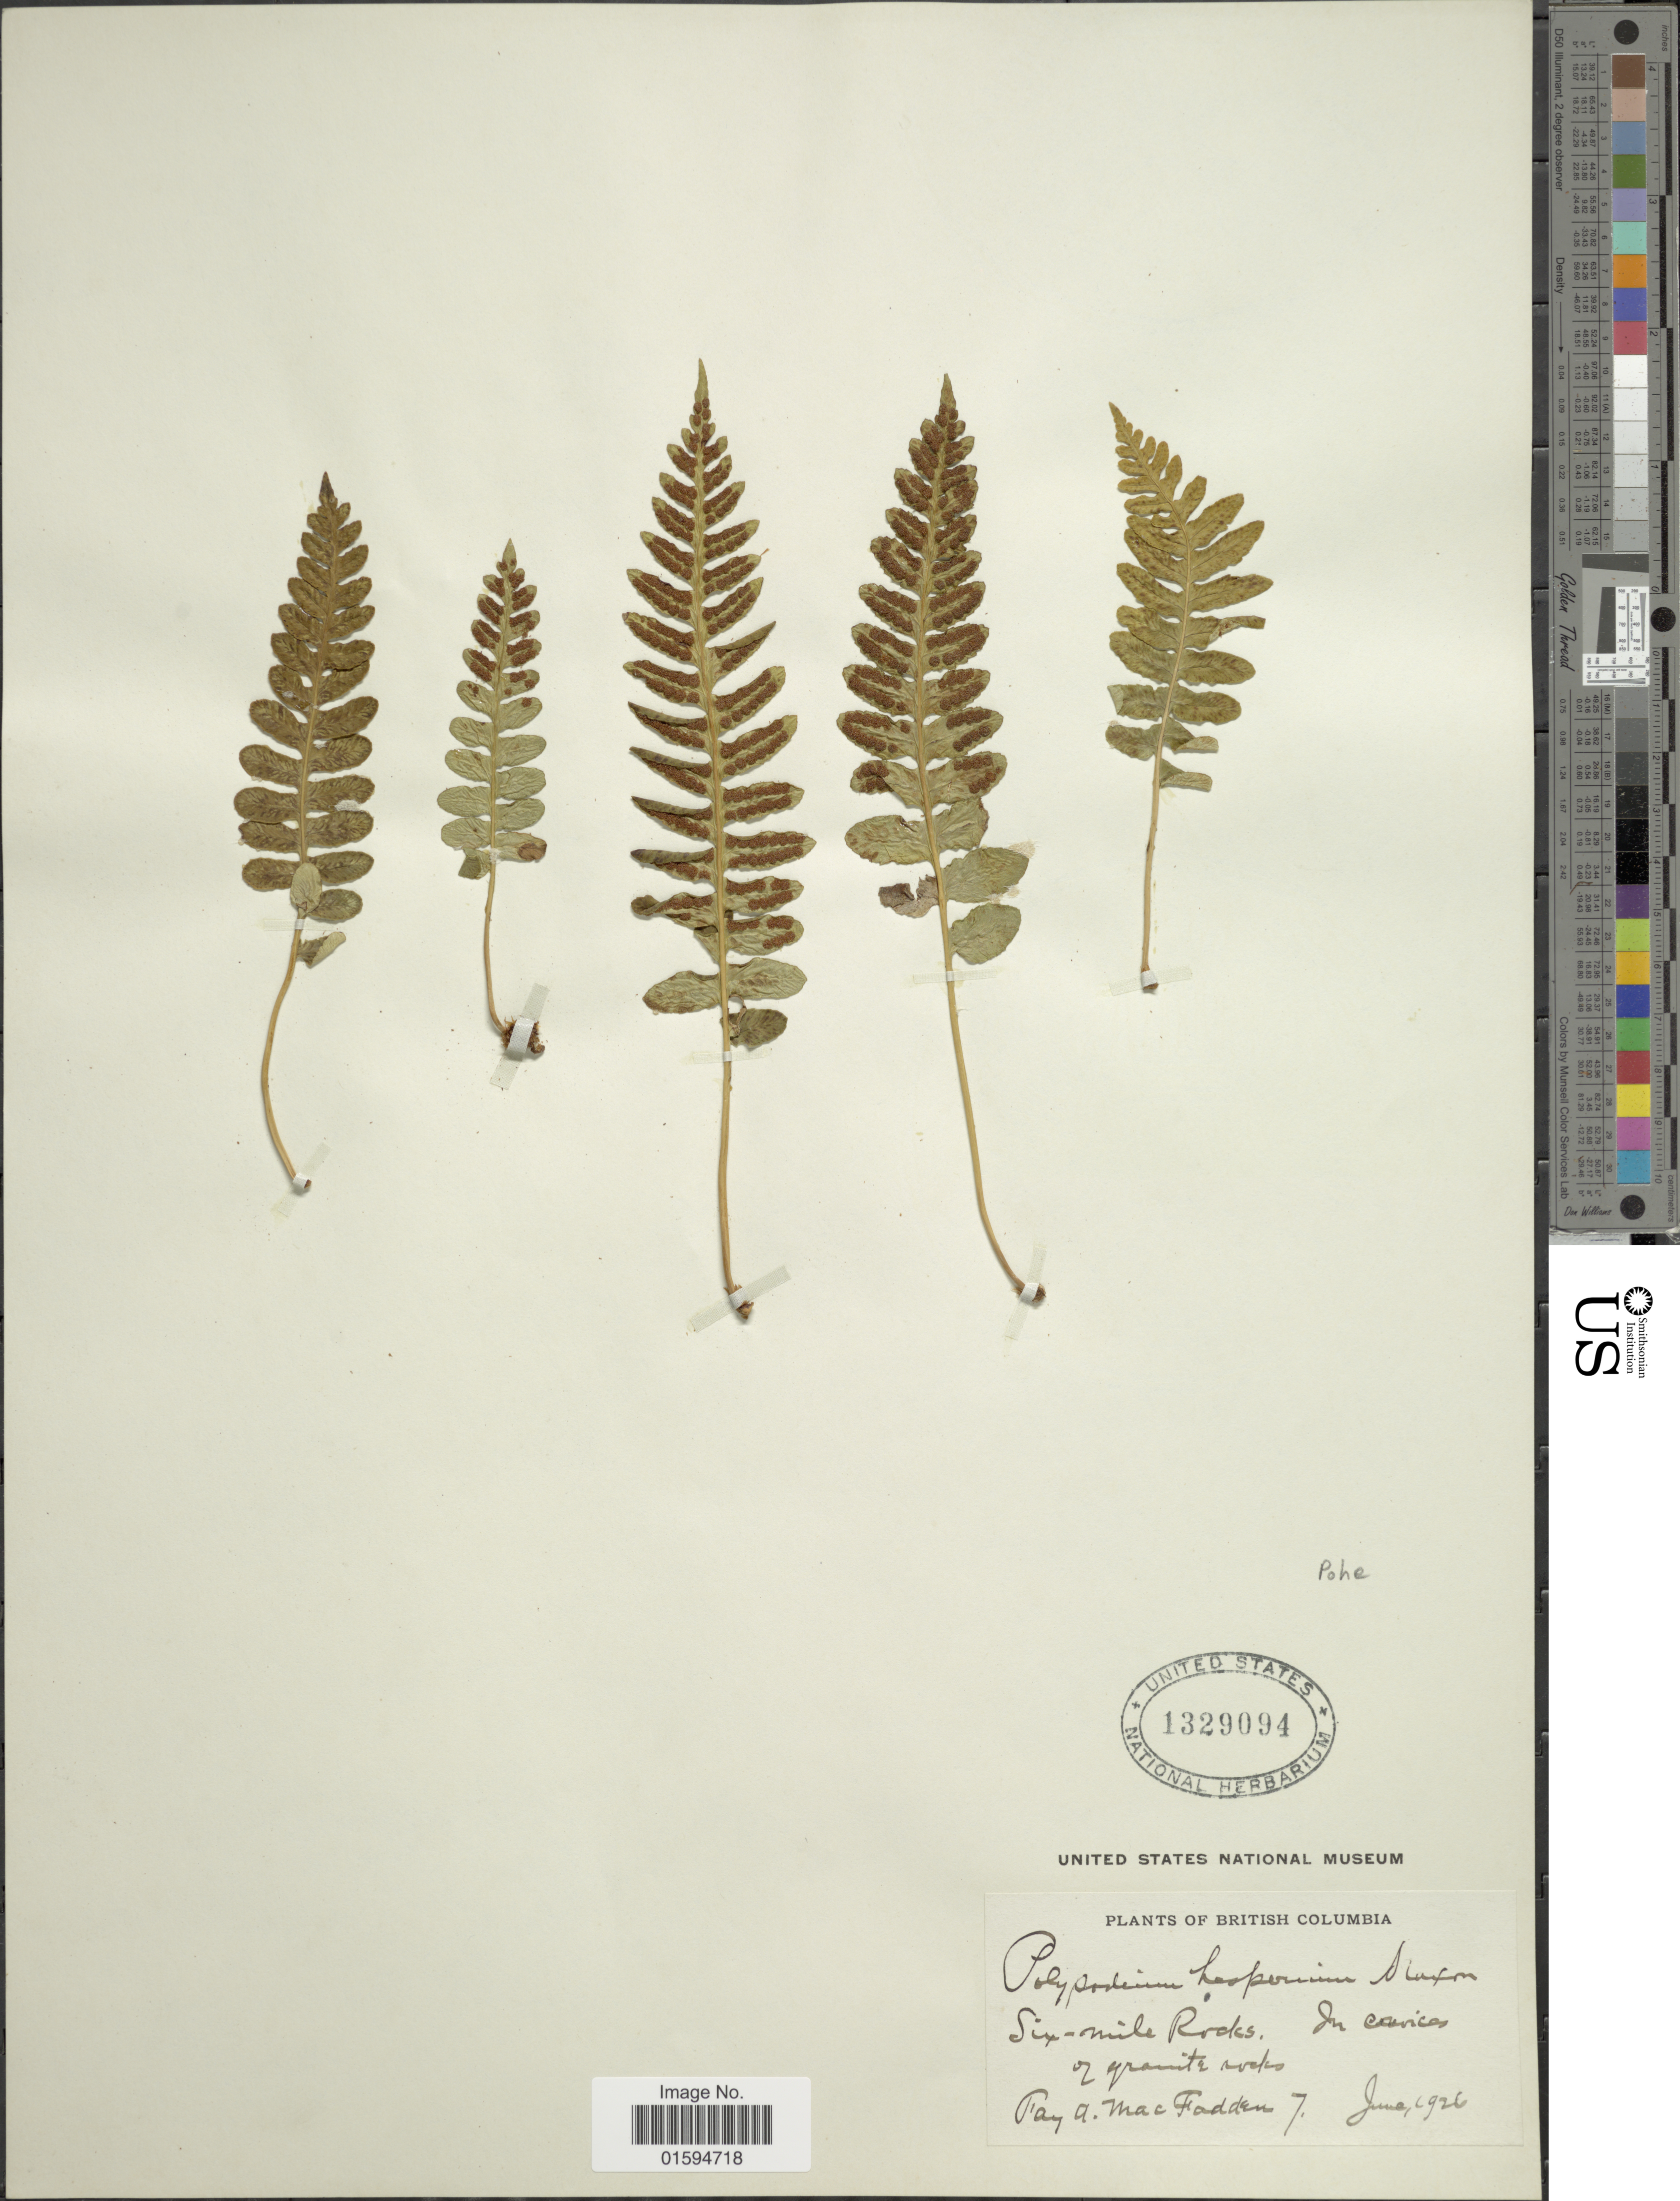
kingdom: Plantae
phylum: Tracheophyta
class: Polypodiopsida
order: Polypodiales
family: Polypodiaceae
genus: Polypodium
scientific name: Polypodium hesperium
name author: Maxon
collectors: F. MacFadden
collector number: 7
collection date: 1926-06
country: Canada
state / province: British Columbia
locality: Six-mile Rocks, In canvicas of granite rocks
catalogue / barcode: US 1329094